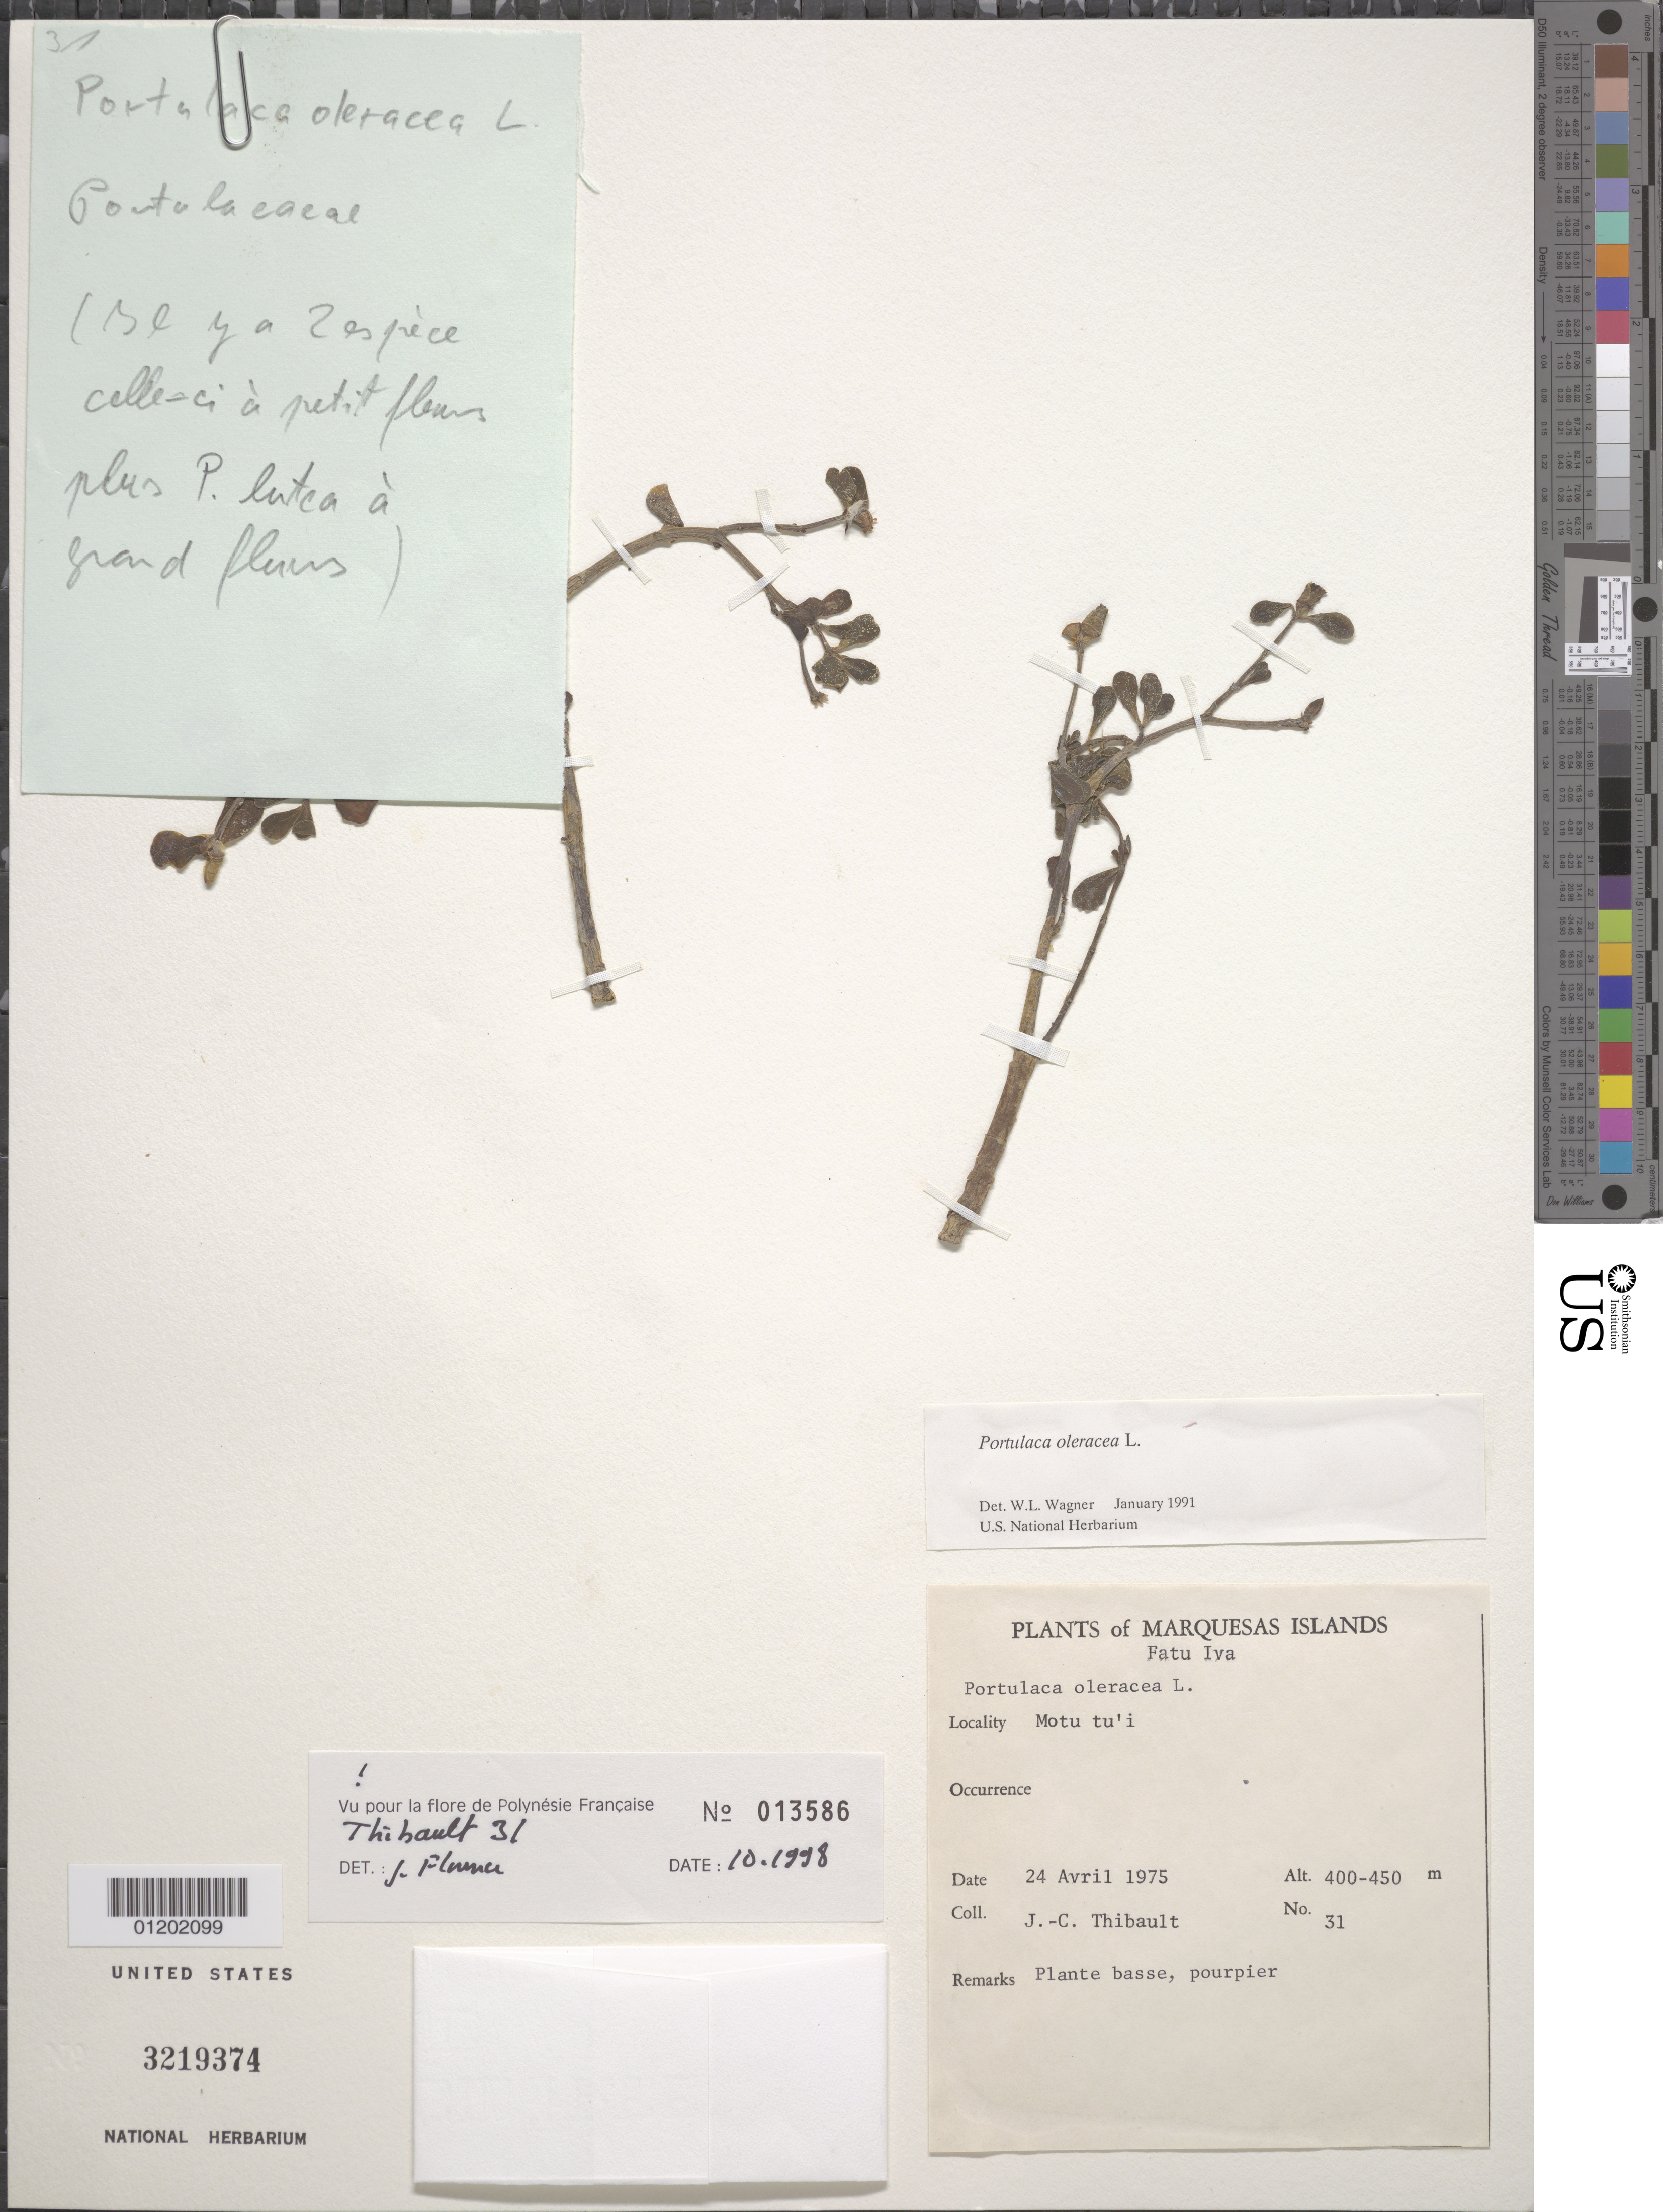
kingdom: Plantae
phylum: Tracheophyta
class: Magnoliopsida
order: Caryophyllales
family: Portulacaceae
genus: Portulaca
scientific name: Portulaca oleracea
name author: L.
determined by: Wagner, W. L., (BOT), Smithsonian Institution - National Museum of Natural History (UNITED STATES)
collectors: J. Thibault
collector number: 31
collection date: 1975-04-24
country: French Polynesia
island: Fatu Hiva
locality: Motu tu'i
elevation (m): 400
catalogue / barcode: US 3219374